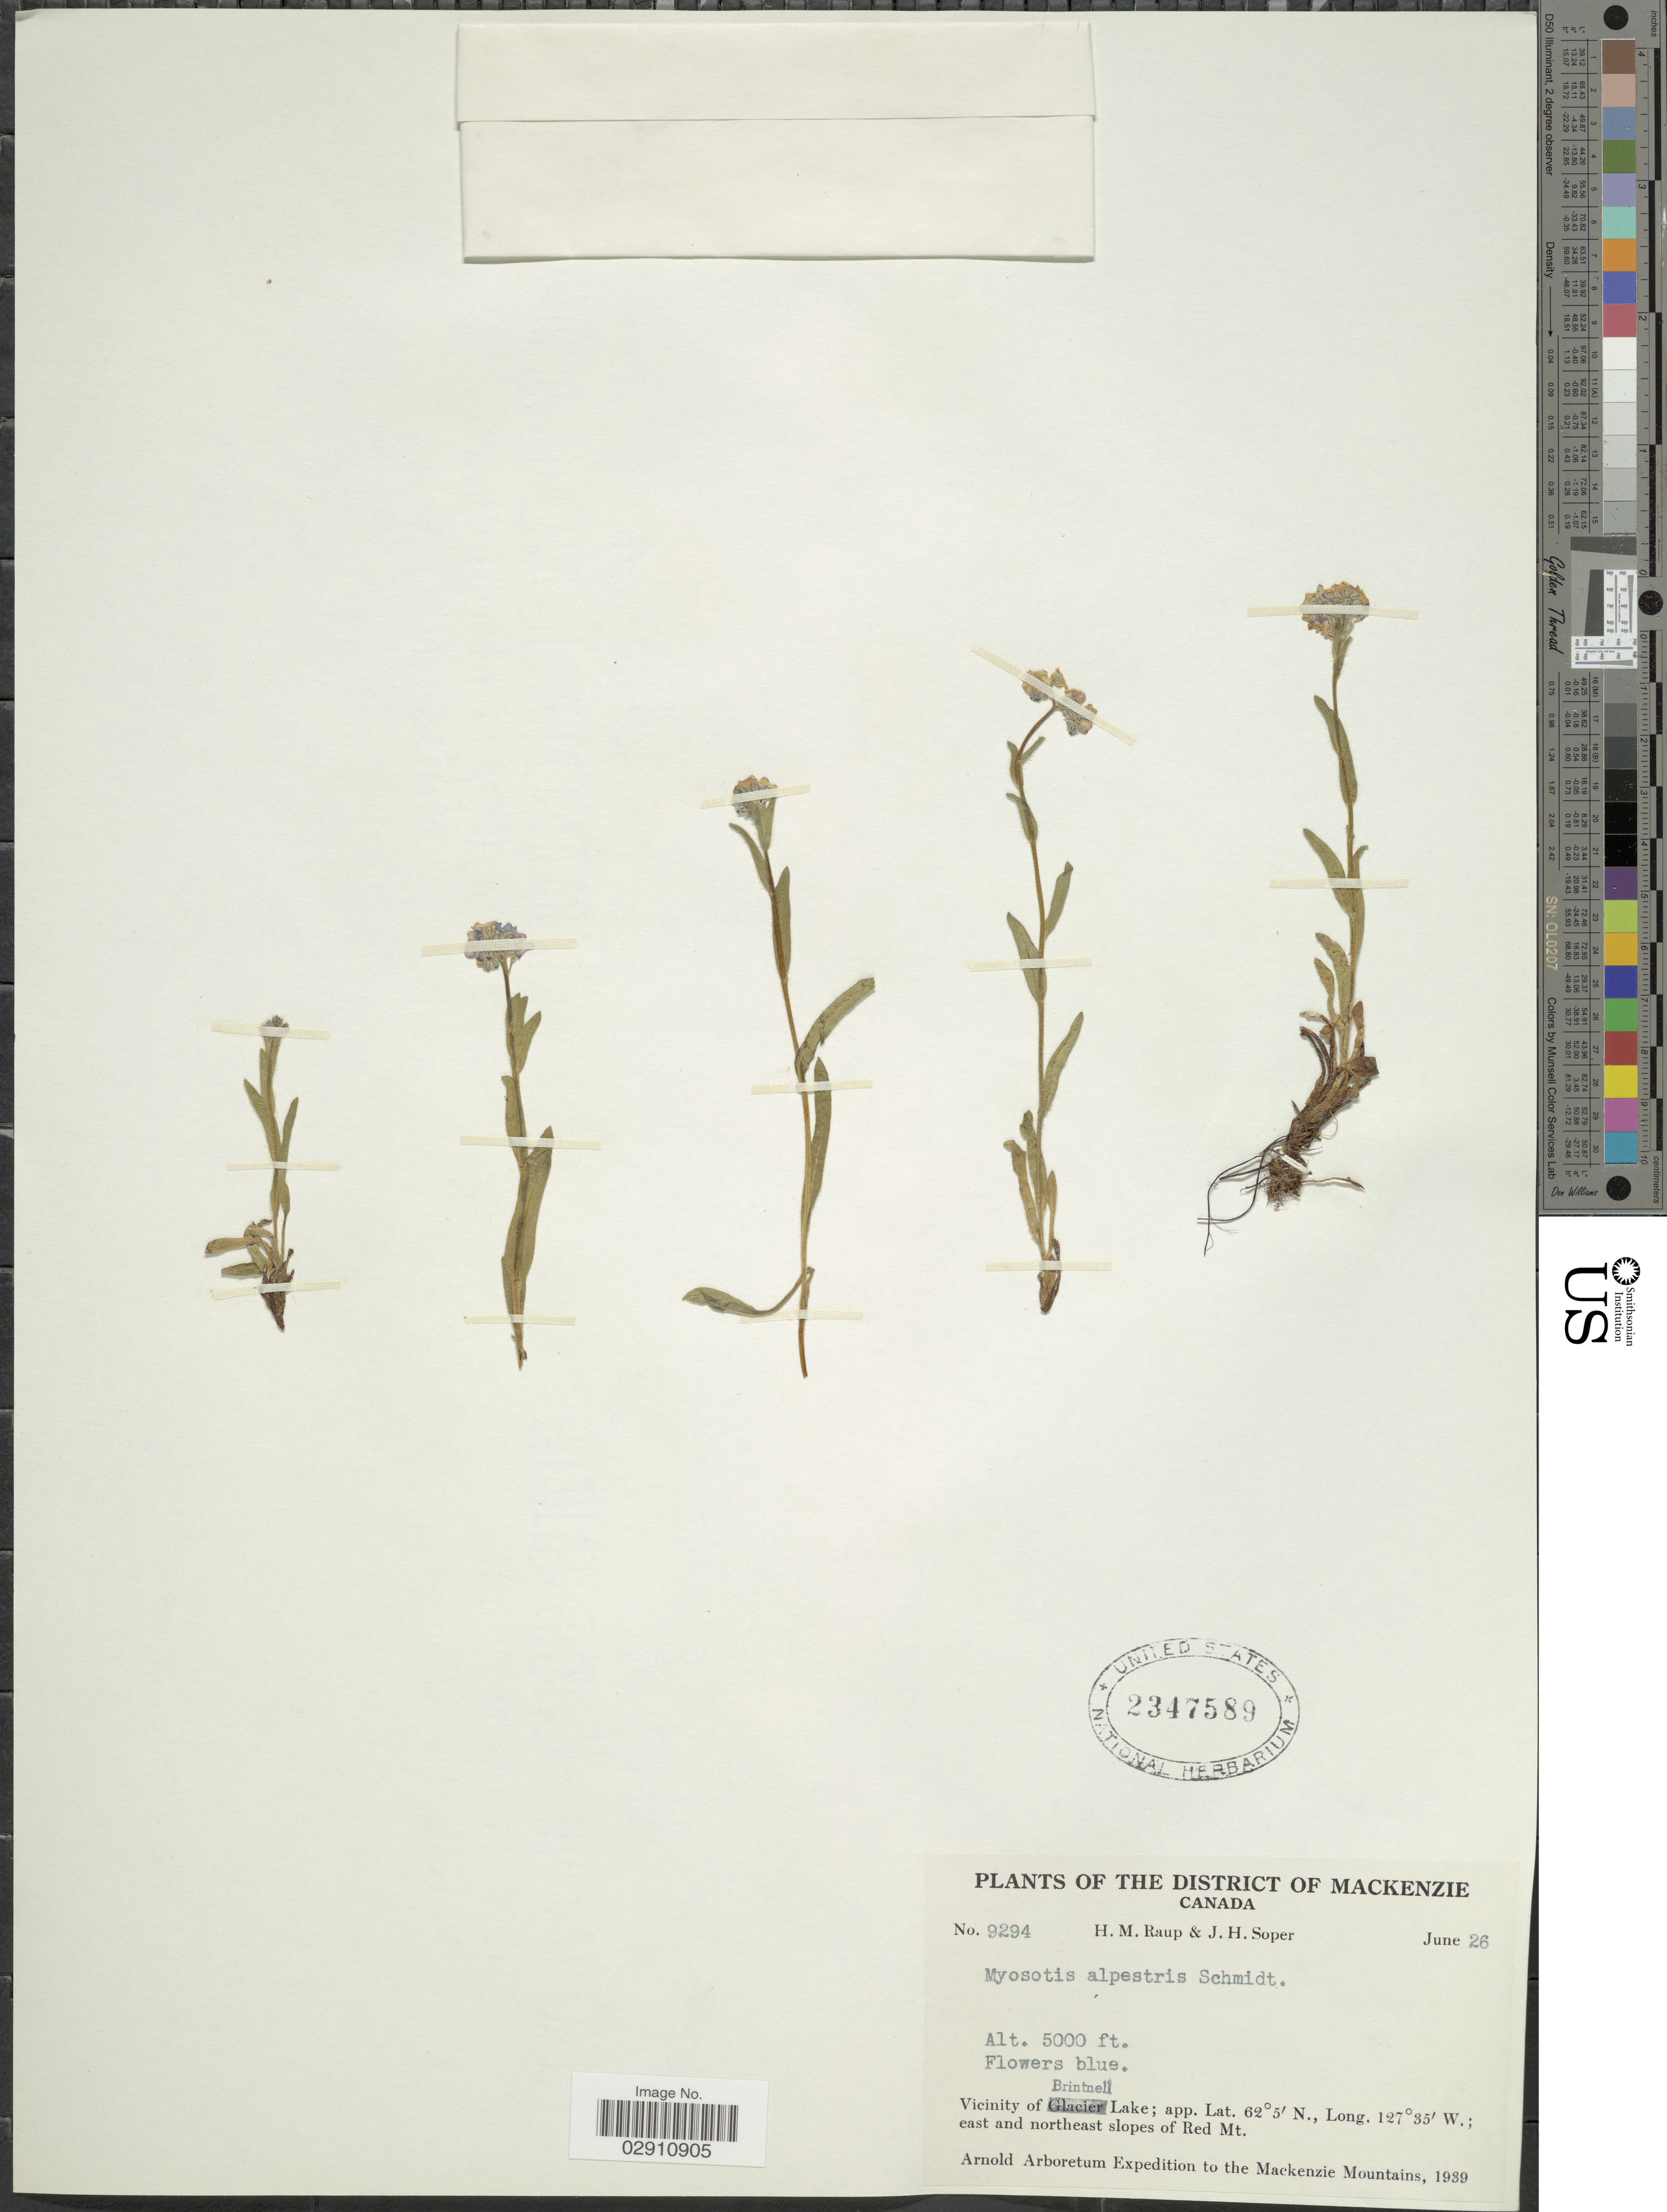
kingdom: Plantae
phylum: Tracheophyta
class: Magnoliopsida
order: Boraginales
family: Boraginaceae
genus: Myosotis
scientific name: Myosotis alpestris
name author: F.W. Schmidt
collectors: H. Raup & J. H. Soper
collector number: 9294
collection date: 1939-06-26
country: Canada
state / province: Alberta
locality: The District of Mackenzie. Vicinity of Brintnell Lake; east and northeast slopes of Red Mt.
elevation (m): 1524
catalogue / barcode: US 2347589